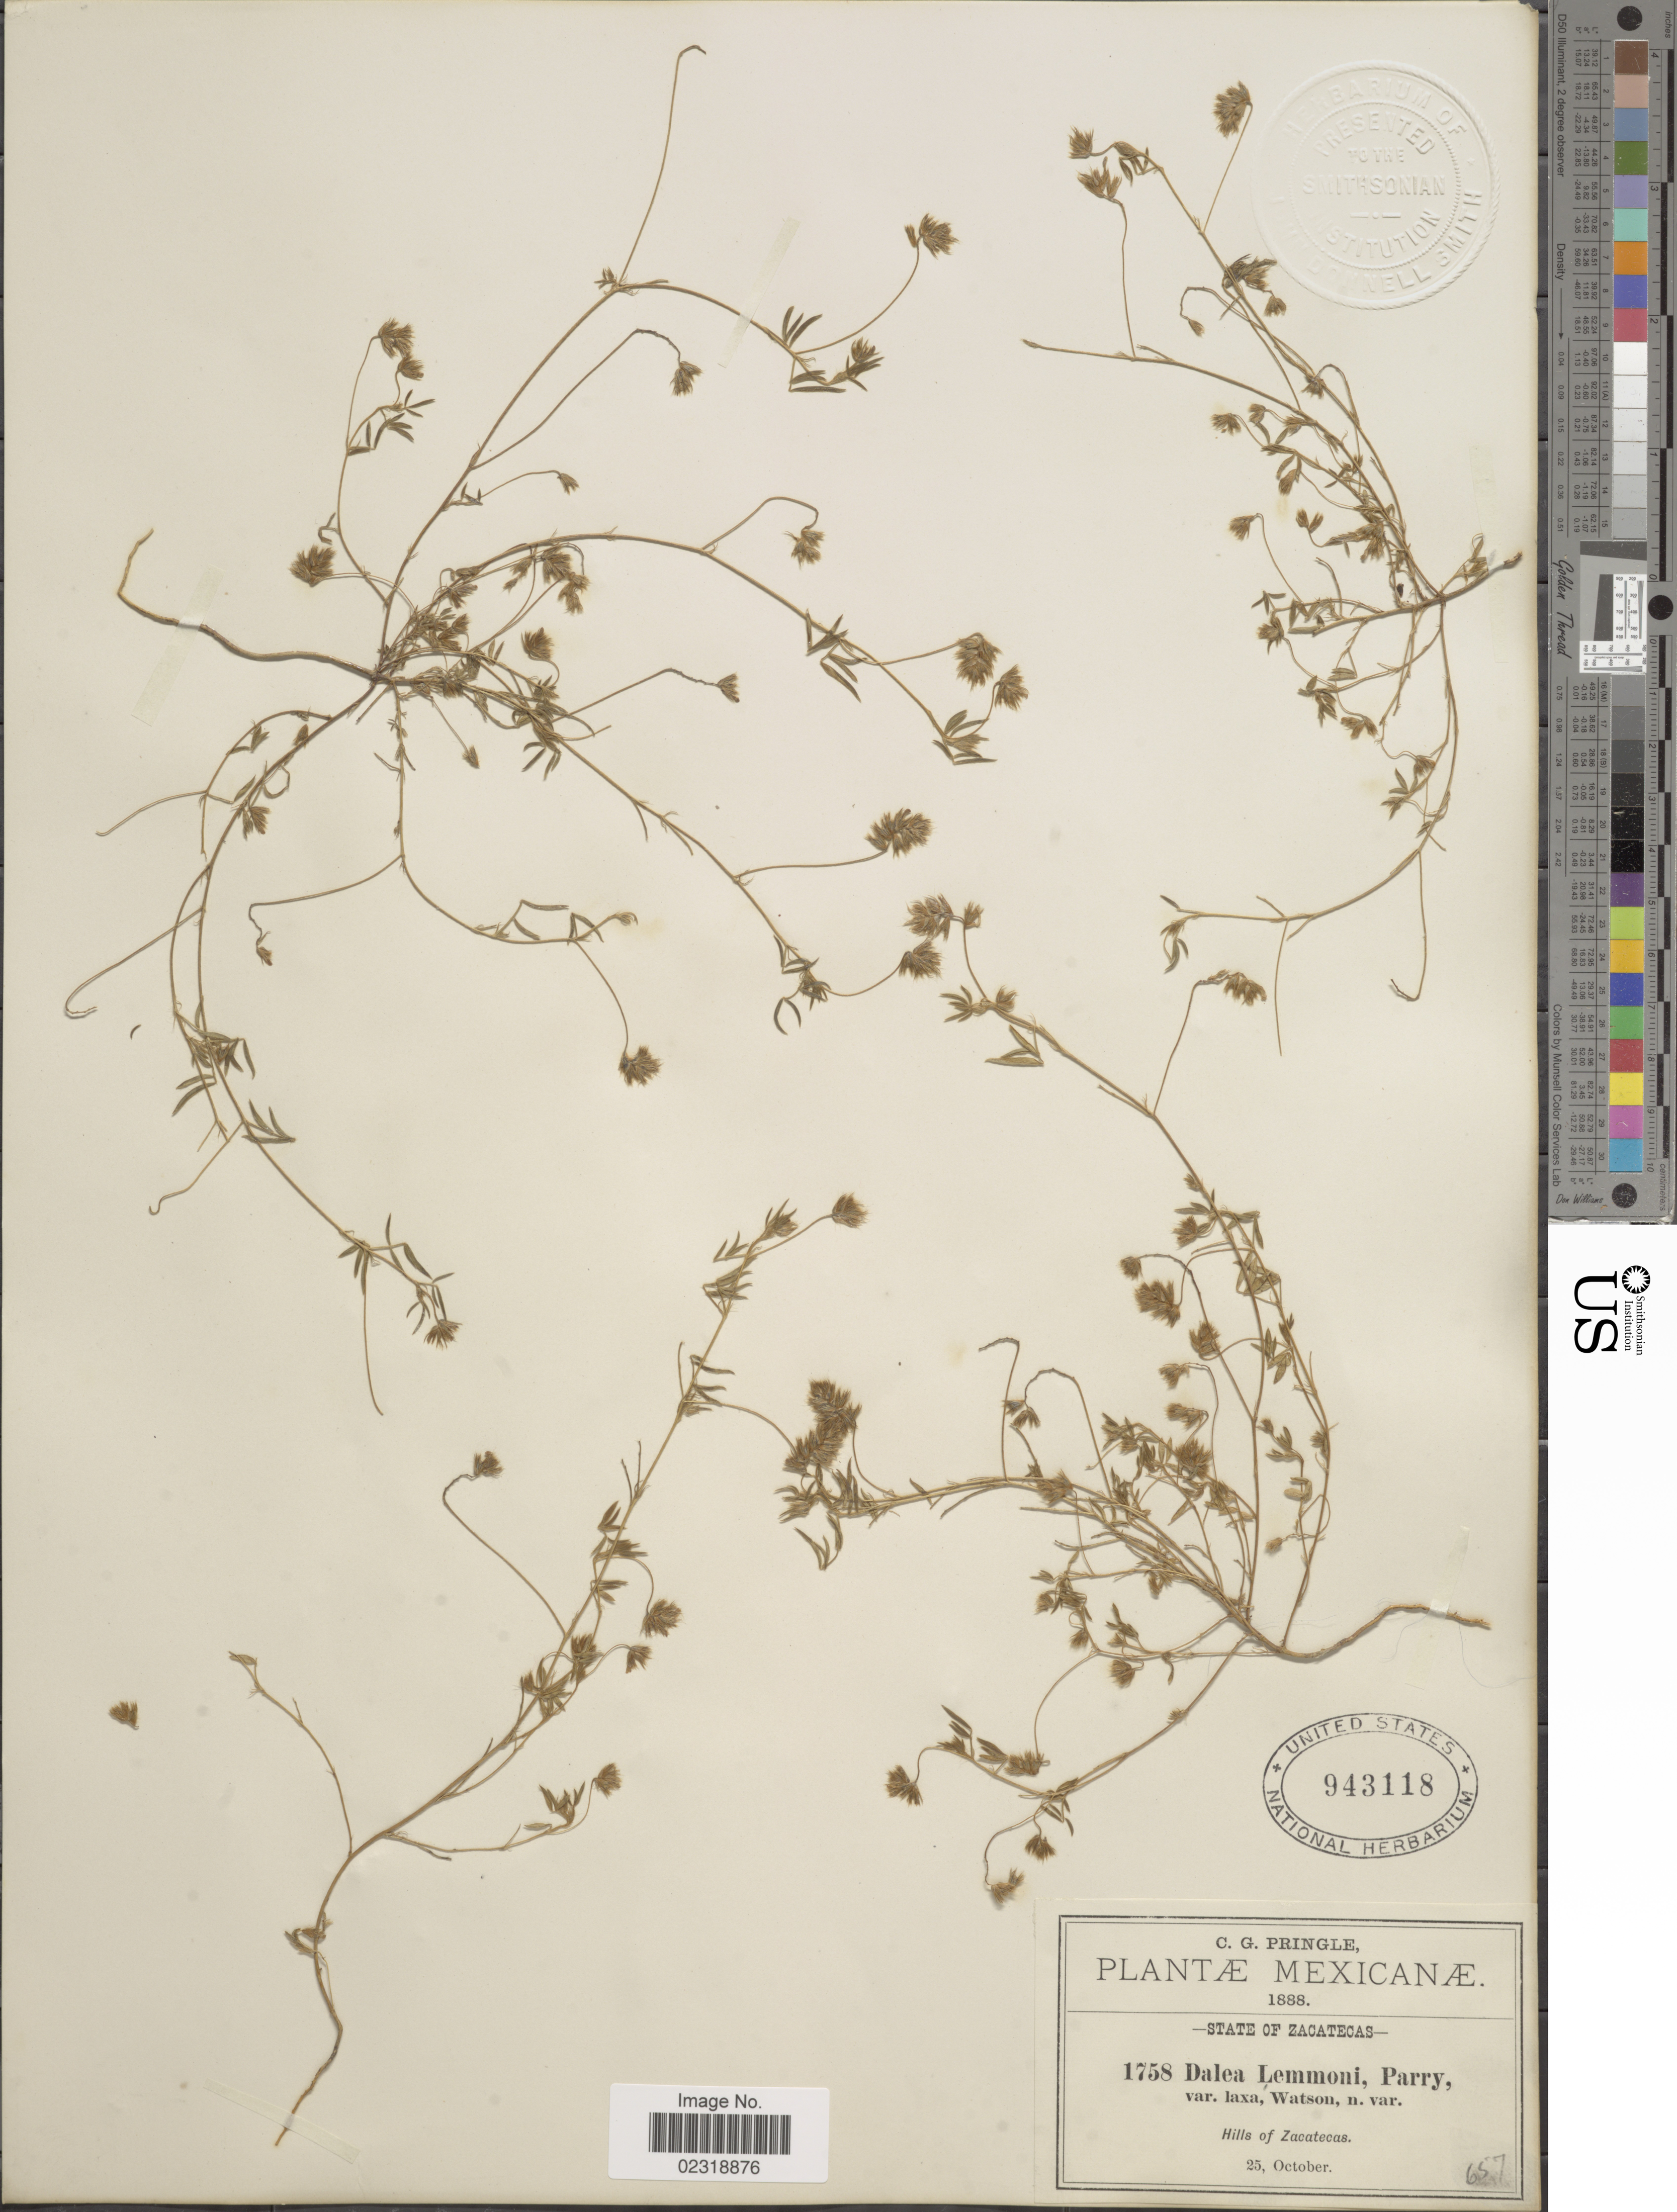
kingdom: Plantae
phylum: Tracheophyta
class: Magnoliopsida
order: Fabales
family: Fabaceae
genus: Dalea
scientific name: Dalea brachystachys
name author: A. Gray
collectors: C. G. Pringle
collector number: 1758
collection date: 1888-10-25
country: Mexico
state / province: Zacatecas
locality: Hills of Zacatecas.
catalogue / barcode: US 943118